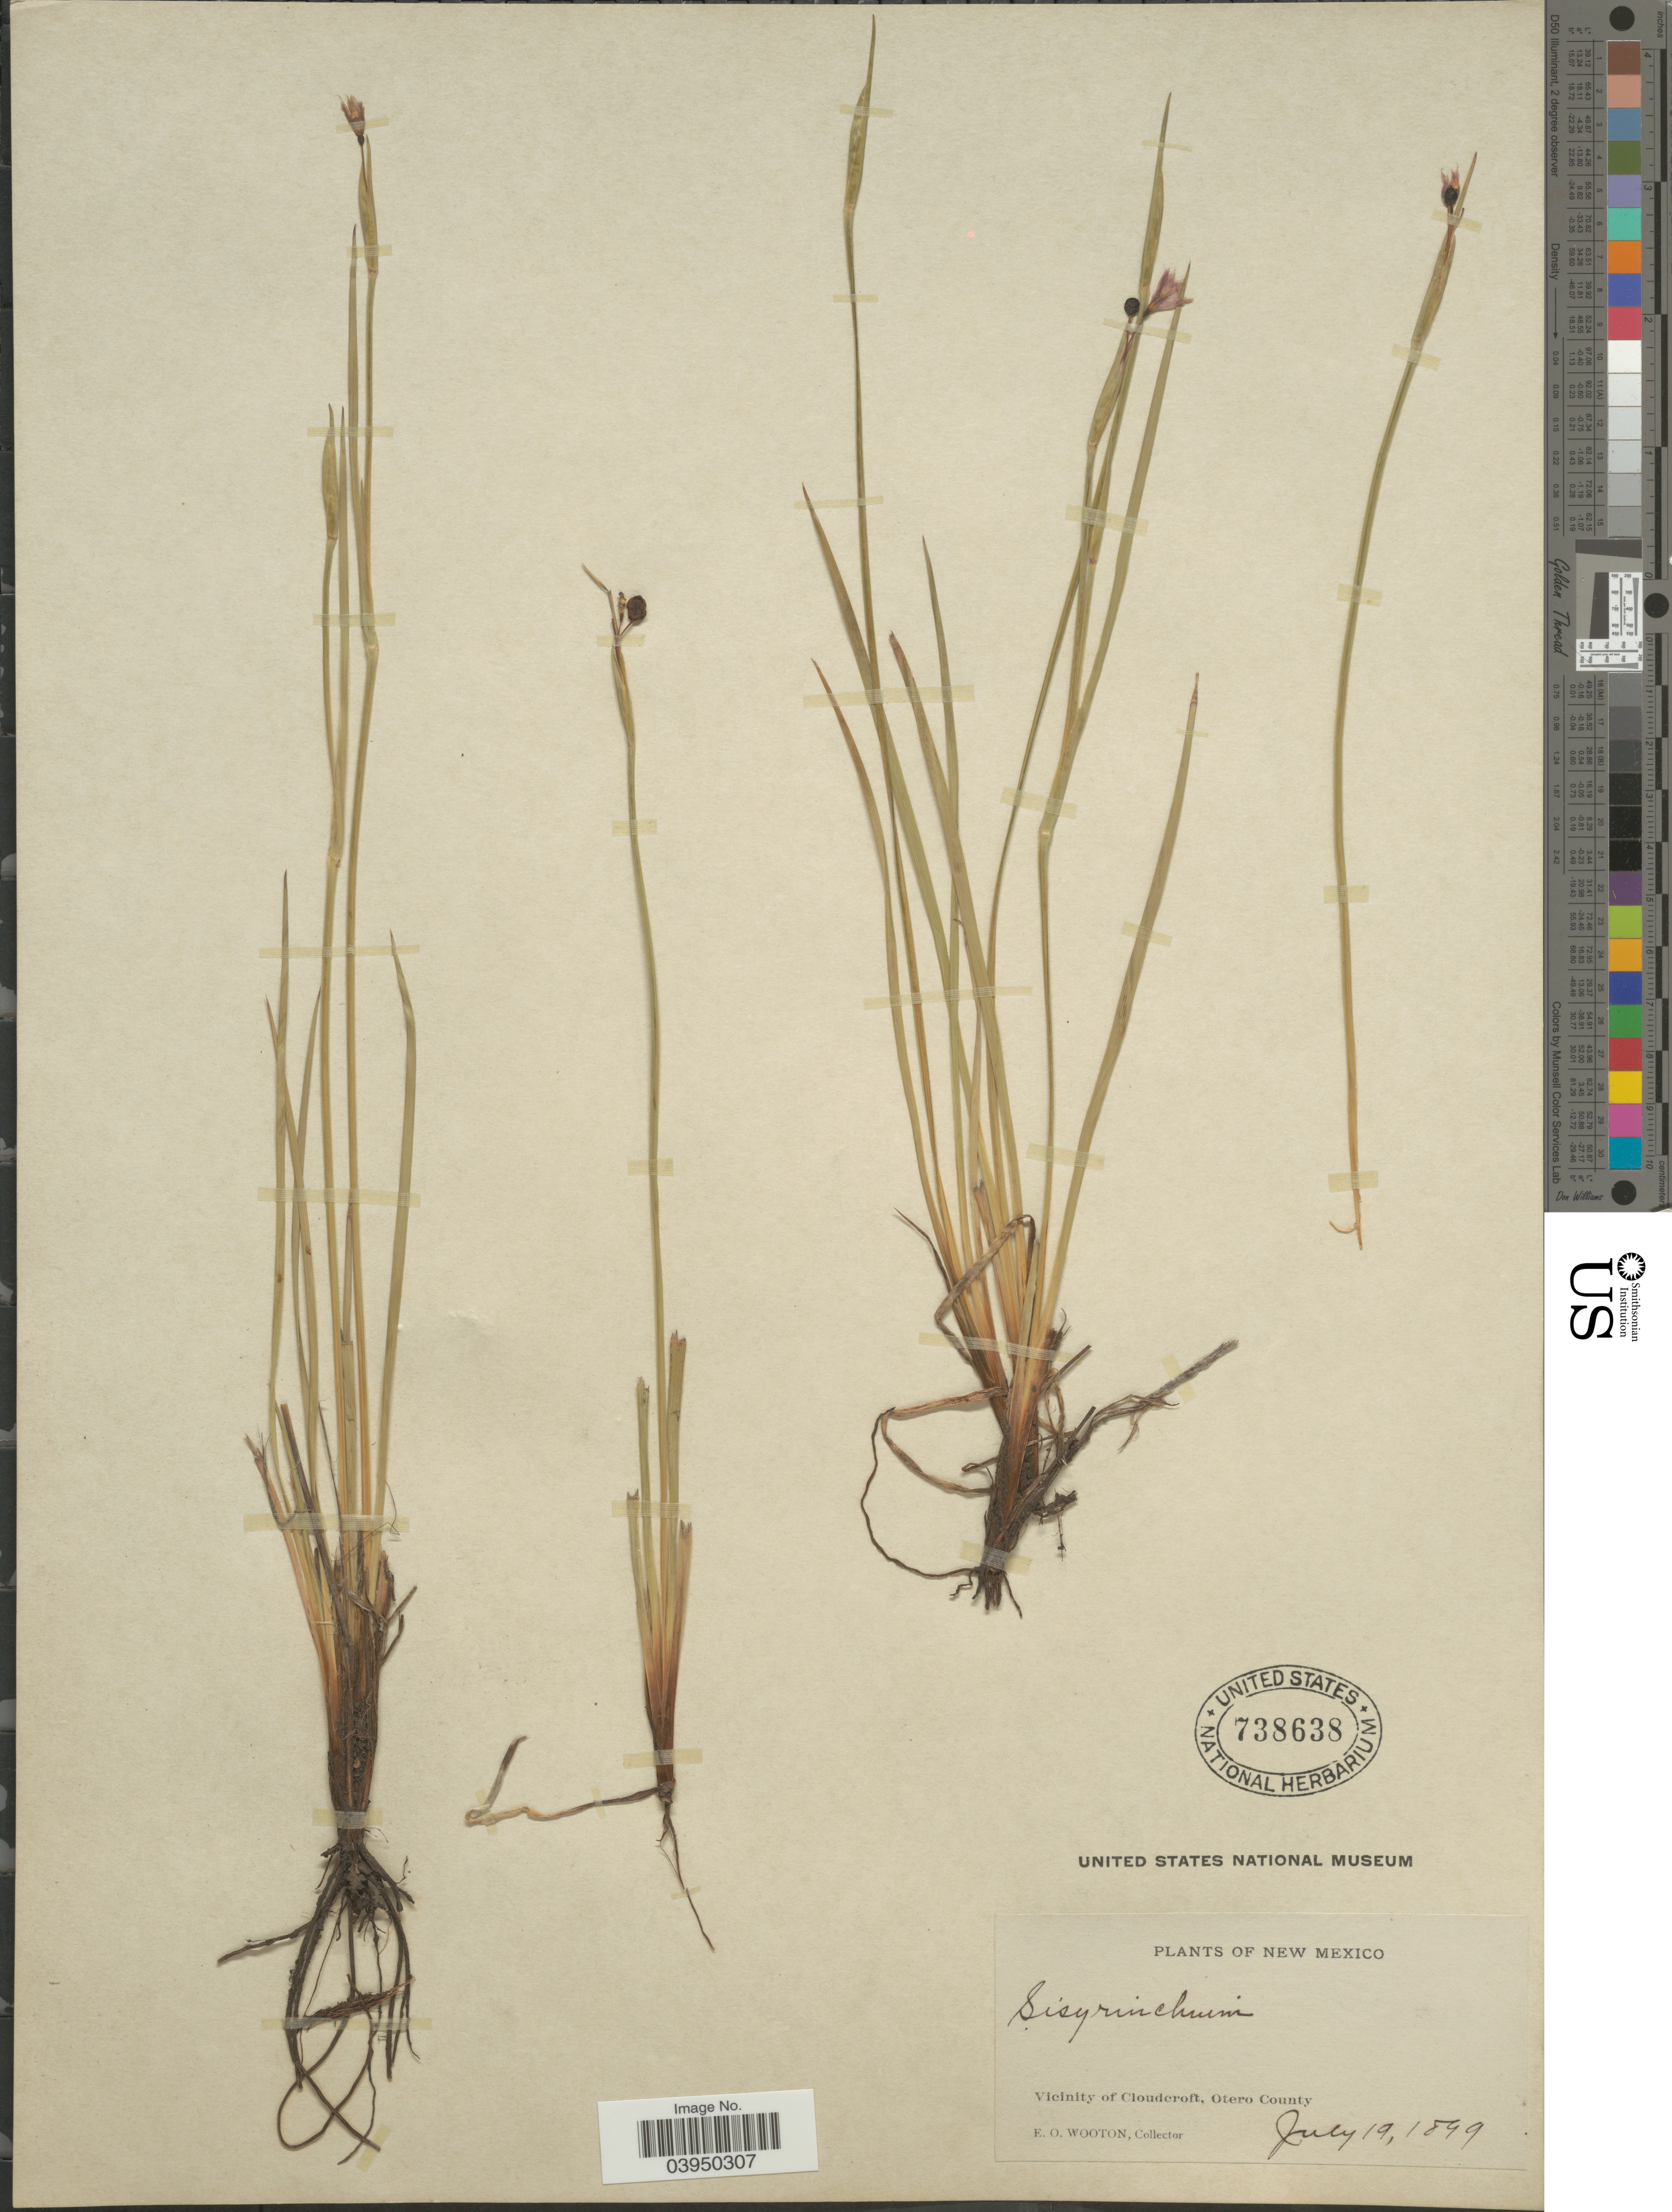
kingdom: Plantae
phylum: Tracheophyta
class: Liliopsida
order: Asparagales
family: Iridaceae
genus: Sisyrinchium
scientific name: Sisyrinchium amethystinum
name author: E.P. Bicknell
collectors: E. O. Wooton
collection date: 1899-07-19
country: United States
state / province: New Mexico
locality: Vicinity of Cloudcroft, Otero County.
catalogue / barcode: US 738638